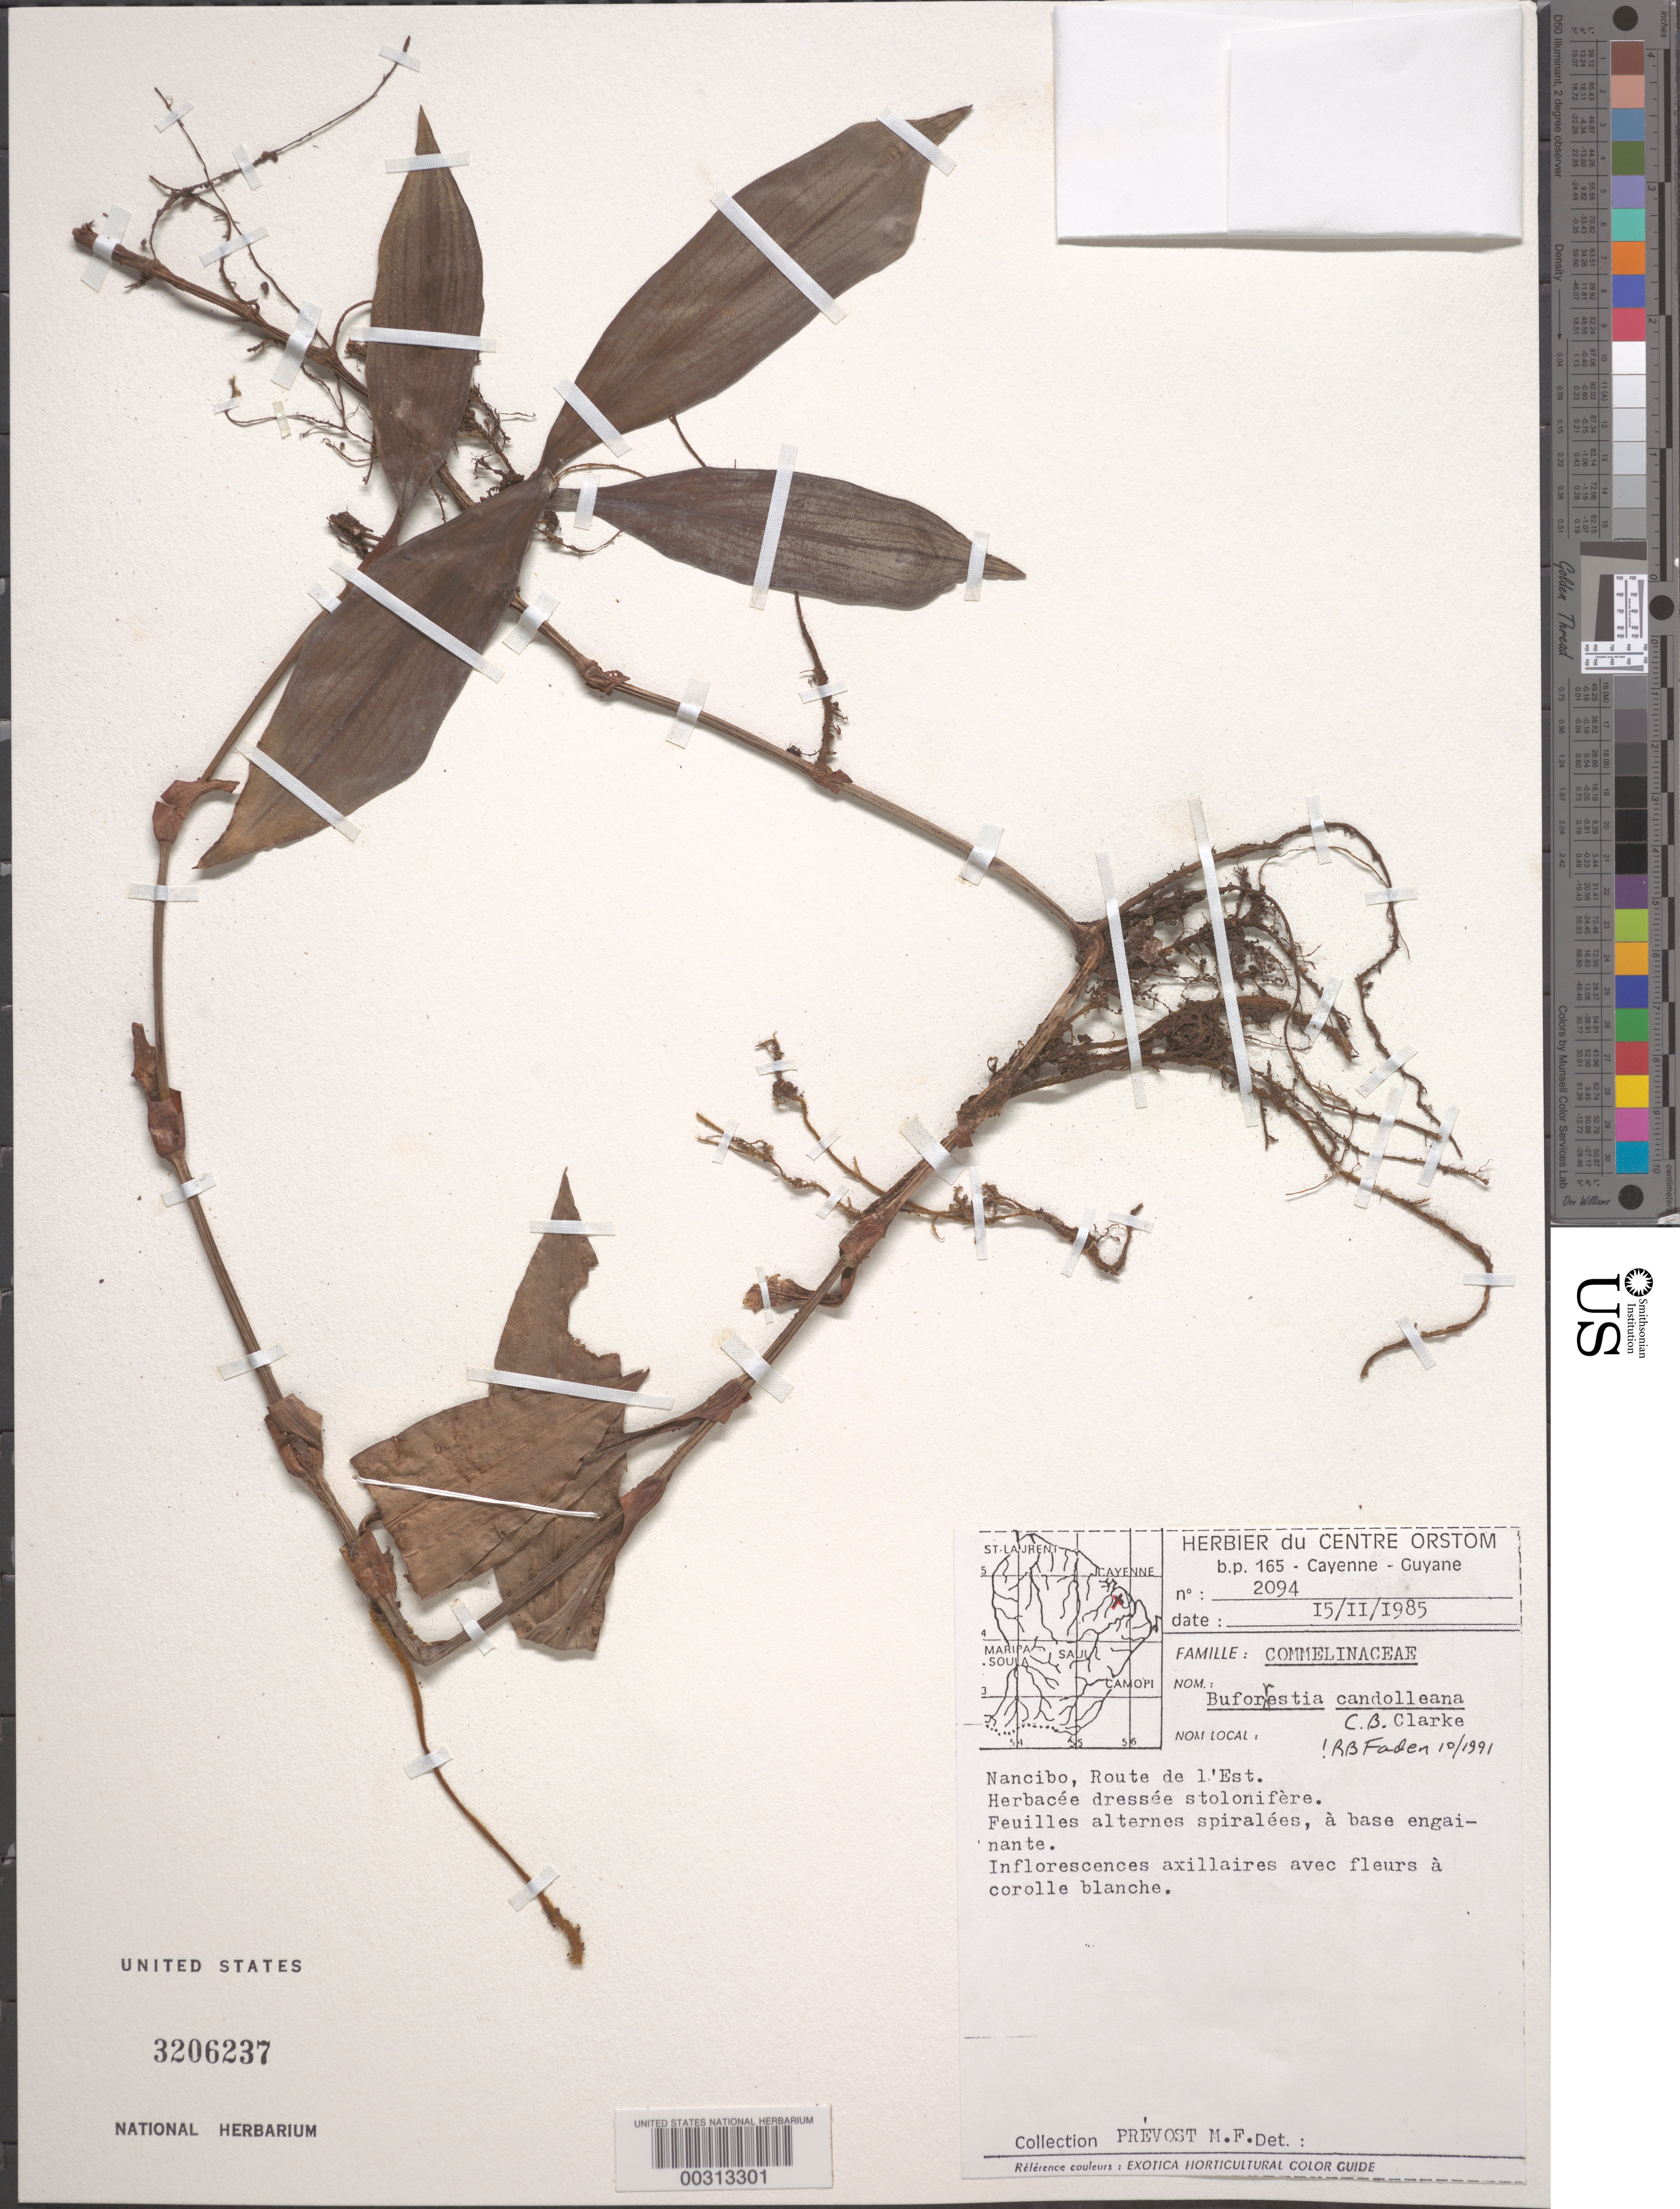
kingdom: Plantae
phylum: Tracheophyta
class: Liliopsida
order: Commelinales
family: Commelinaceae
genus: Buforrestia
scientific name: Buforrestia candolleana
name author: C.B. Clarke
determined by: Faden, Robert B., (US), Smithsonian Institution - National Museum of Natural History (UNITED STATES)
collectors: M.-F. Prévost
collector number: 2094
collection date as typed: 15 Feb 1985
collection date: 1985-02-15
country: French Guiana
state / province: Cayenne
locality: Nancibo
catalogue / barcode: US 3206237